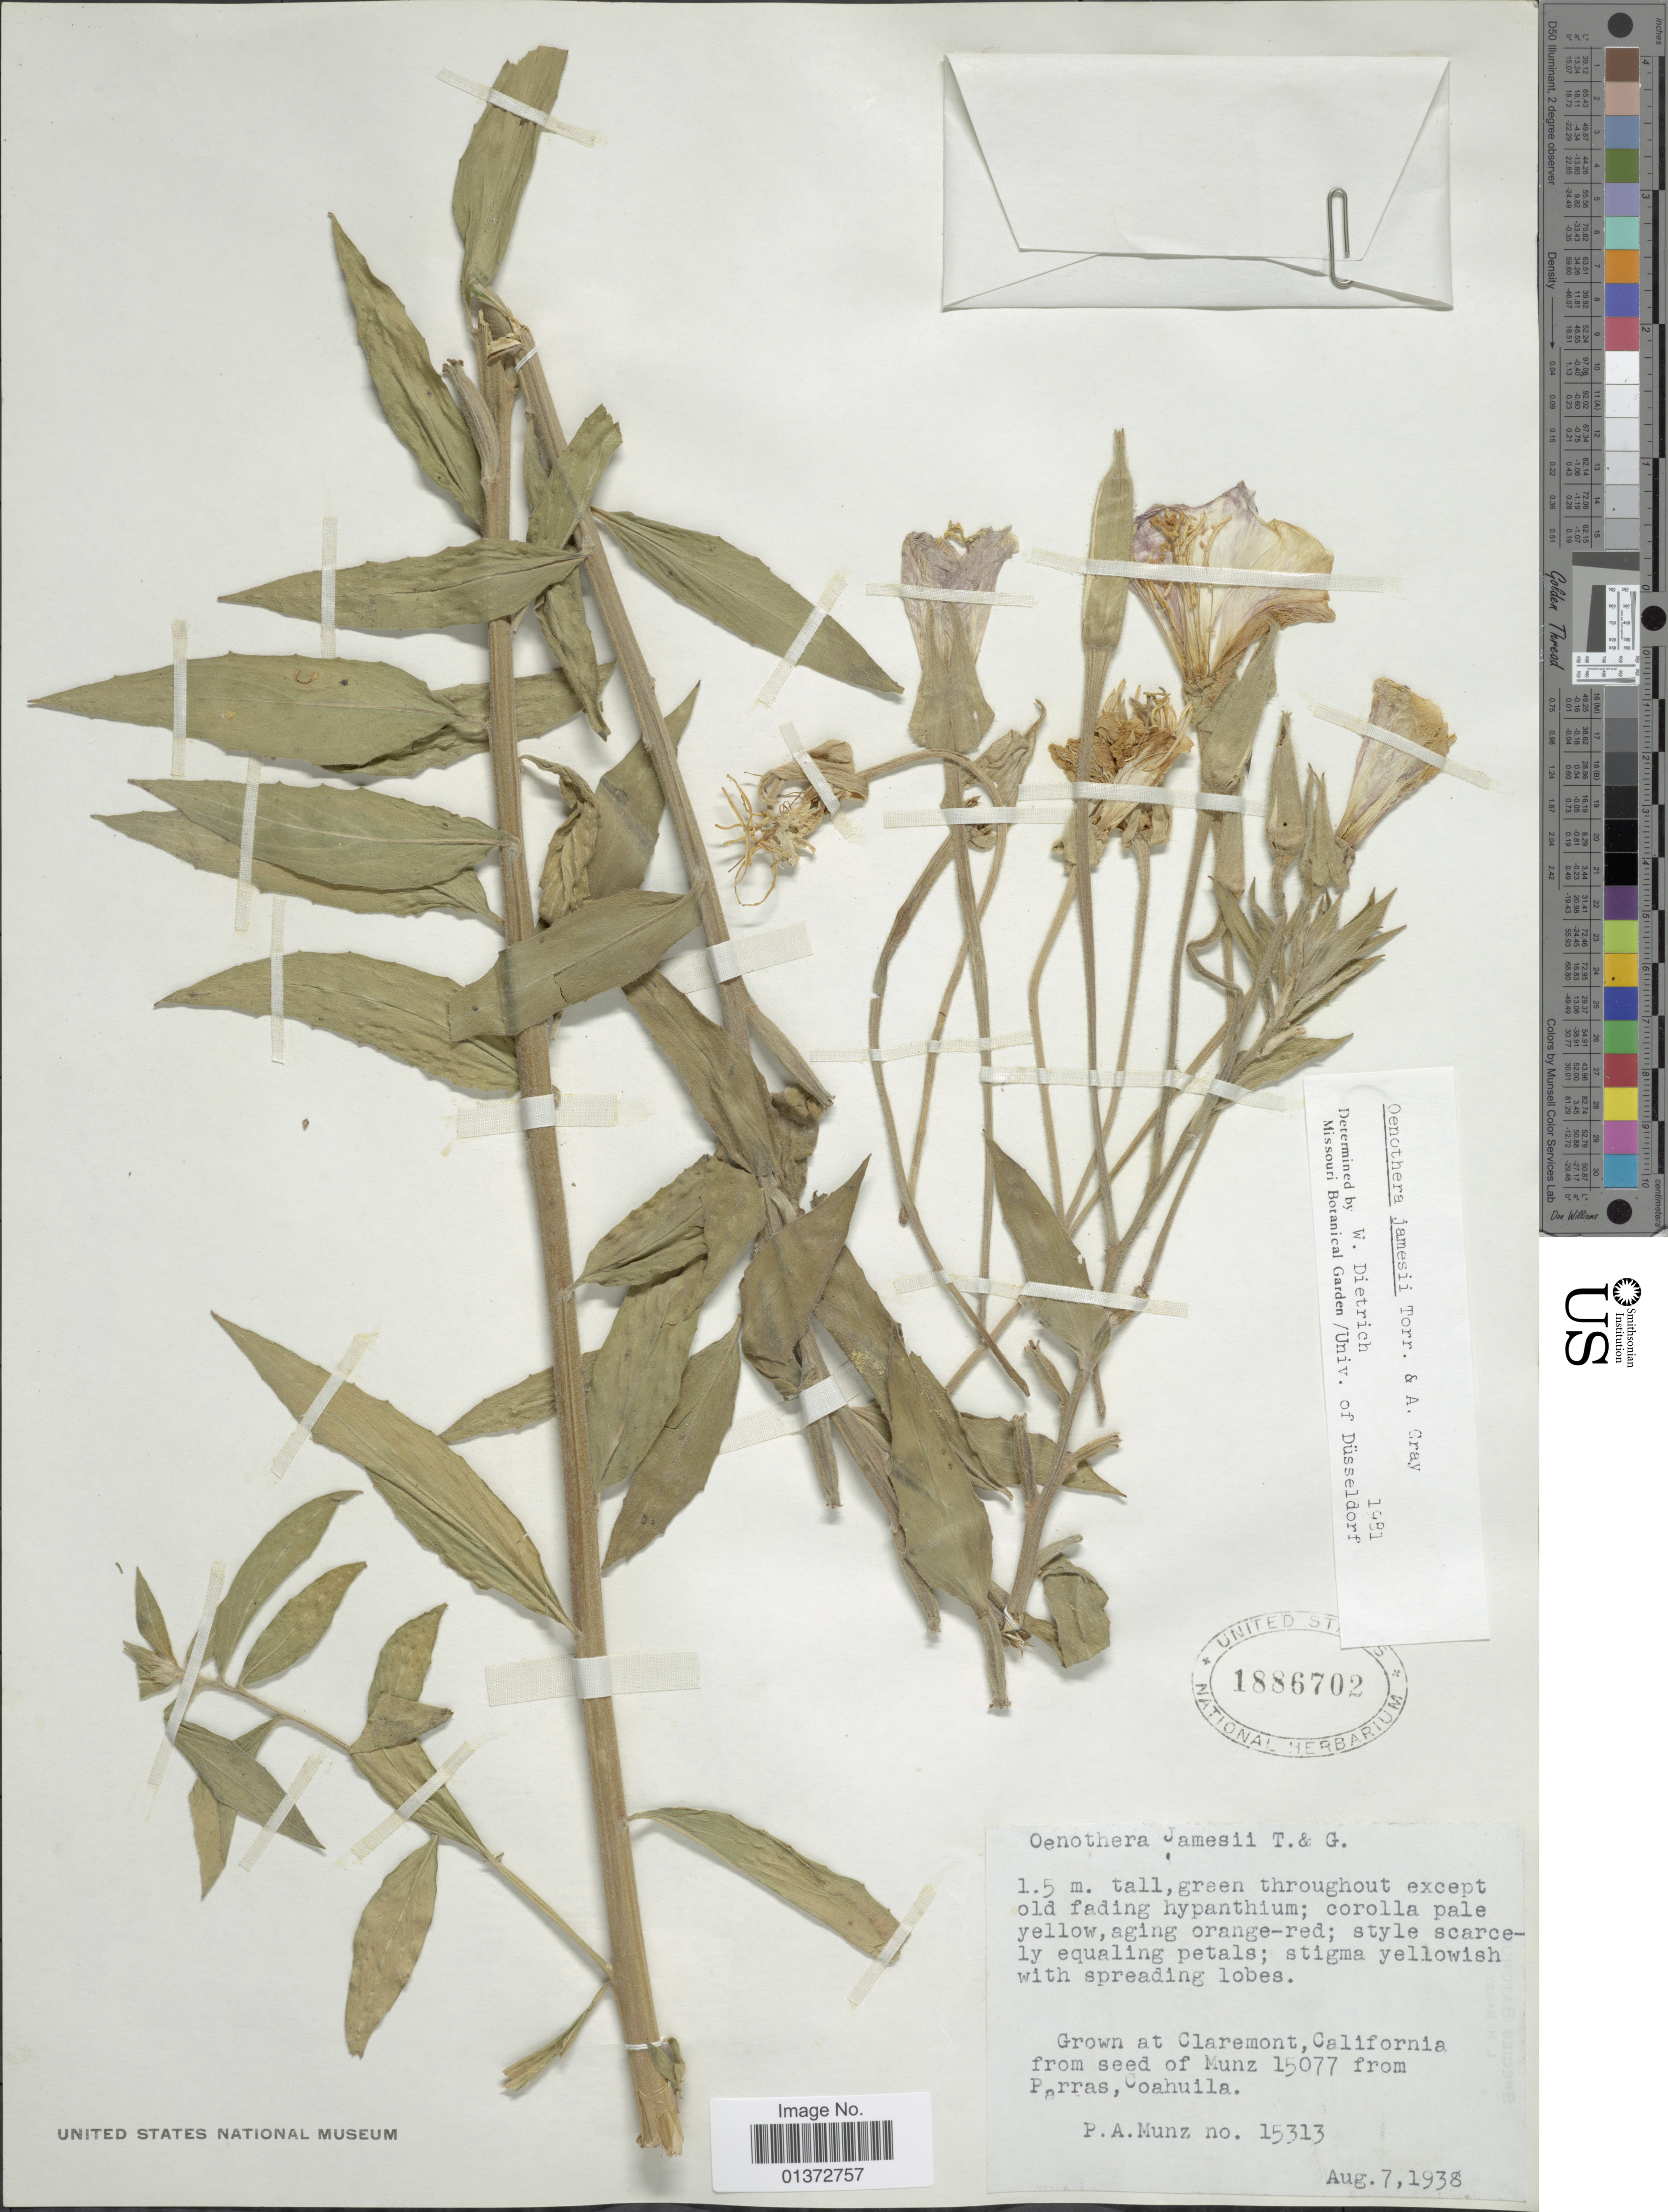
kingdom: Plantae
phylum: Tracheophyta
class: Magnoliopsida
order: Myrtales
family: Onagraceae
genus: Oenothera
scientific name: Oenothera jamesii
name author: Torr. & A. Gray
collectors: P. A. Munz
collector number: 15313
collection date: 1938-08-07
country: United States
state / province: California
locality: Claremont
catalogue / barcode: US 1886702